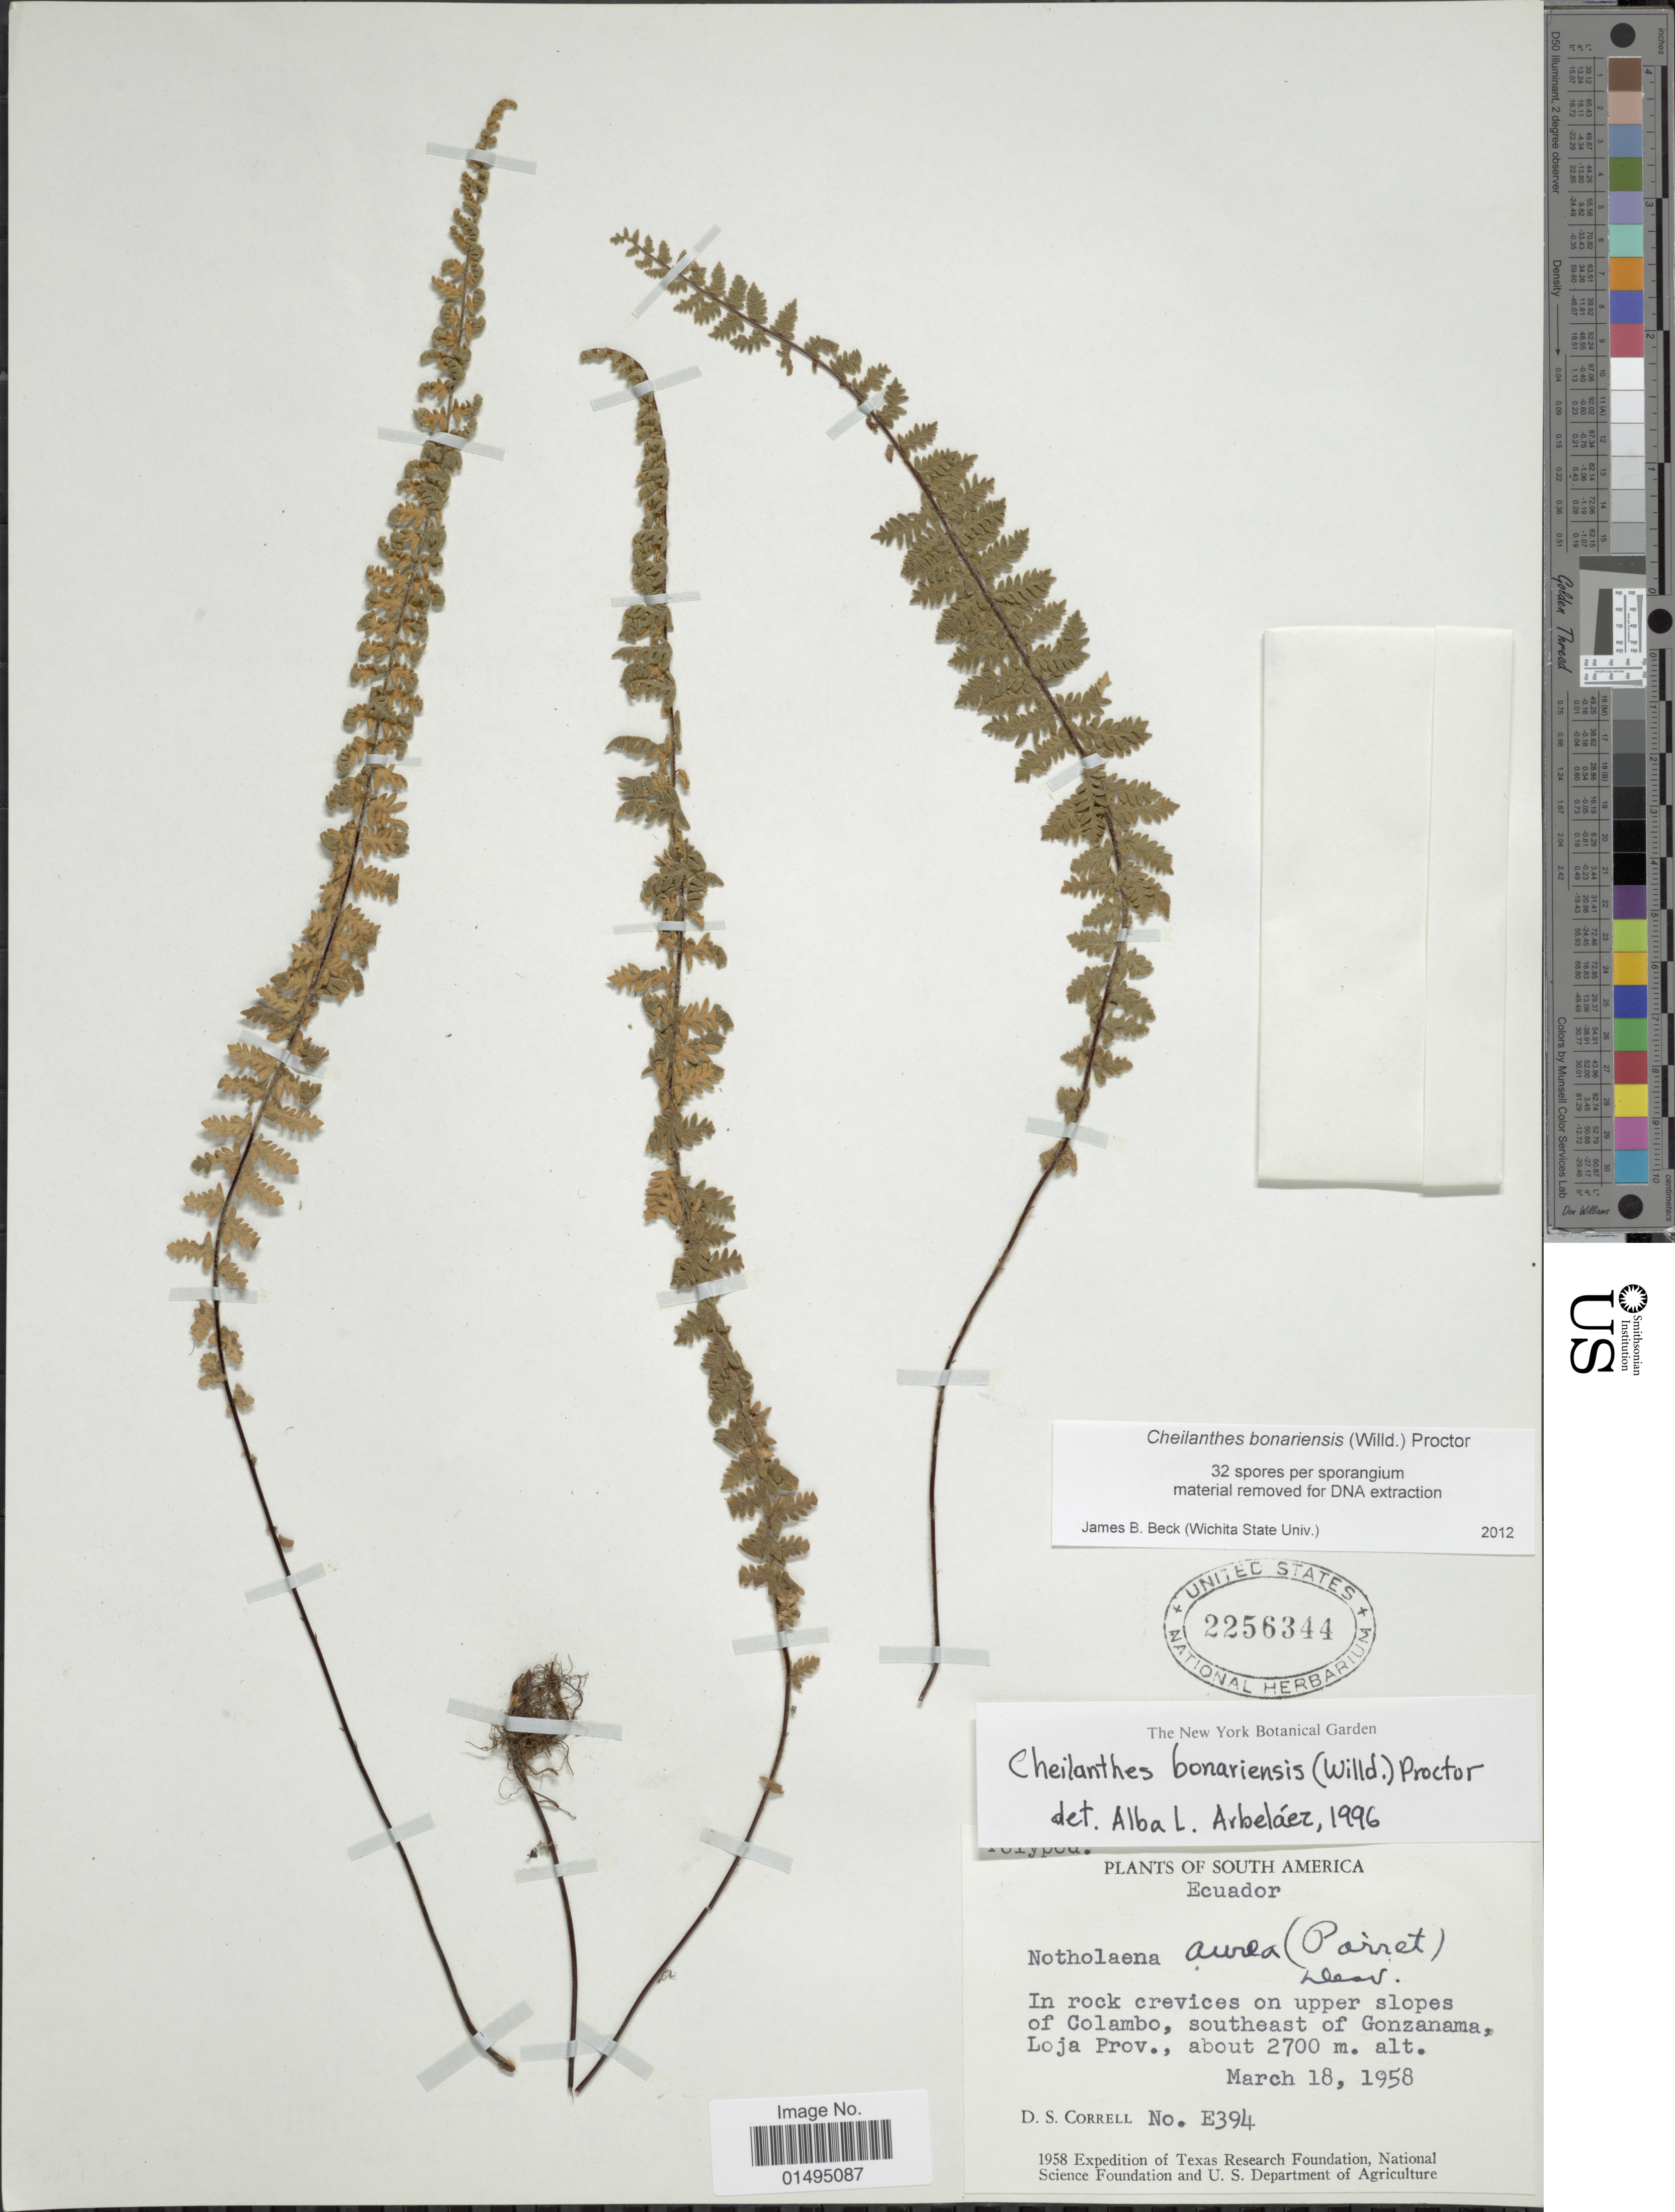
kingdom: Plantae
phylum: Tracheophyta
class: Polypodiopsida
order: Polypodiales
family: Pteridaceae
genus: Myriopteris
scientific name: Myriopteris aurea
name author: (Poir.) Grusz & Windham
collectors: D. S. Correll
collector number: E394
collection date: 1958-03-18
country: Ecuador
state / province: Loja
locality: In rock crevices on upper slopes of Colambo, southeast of Gonzanama, Loja Prov.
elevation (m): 2700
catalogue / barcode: US 2256344